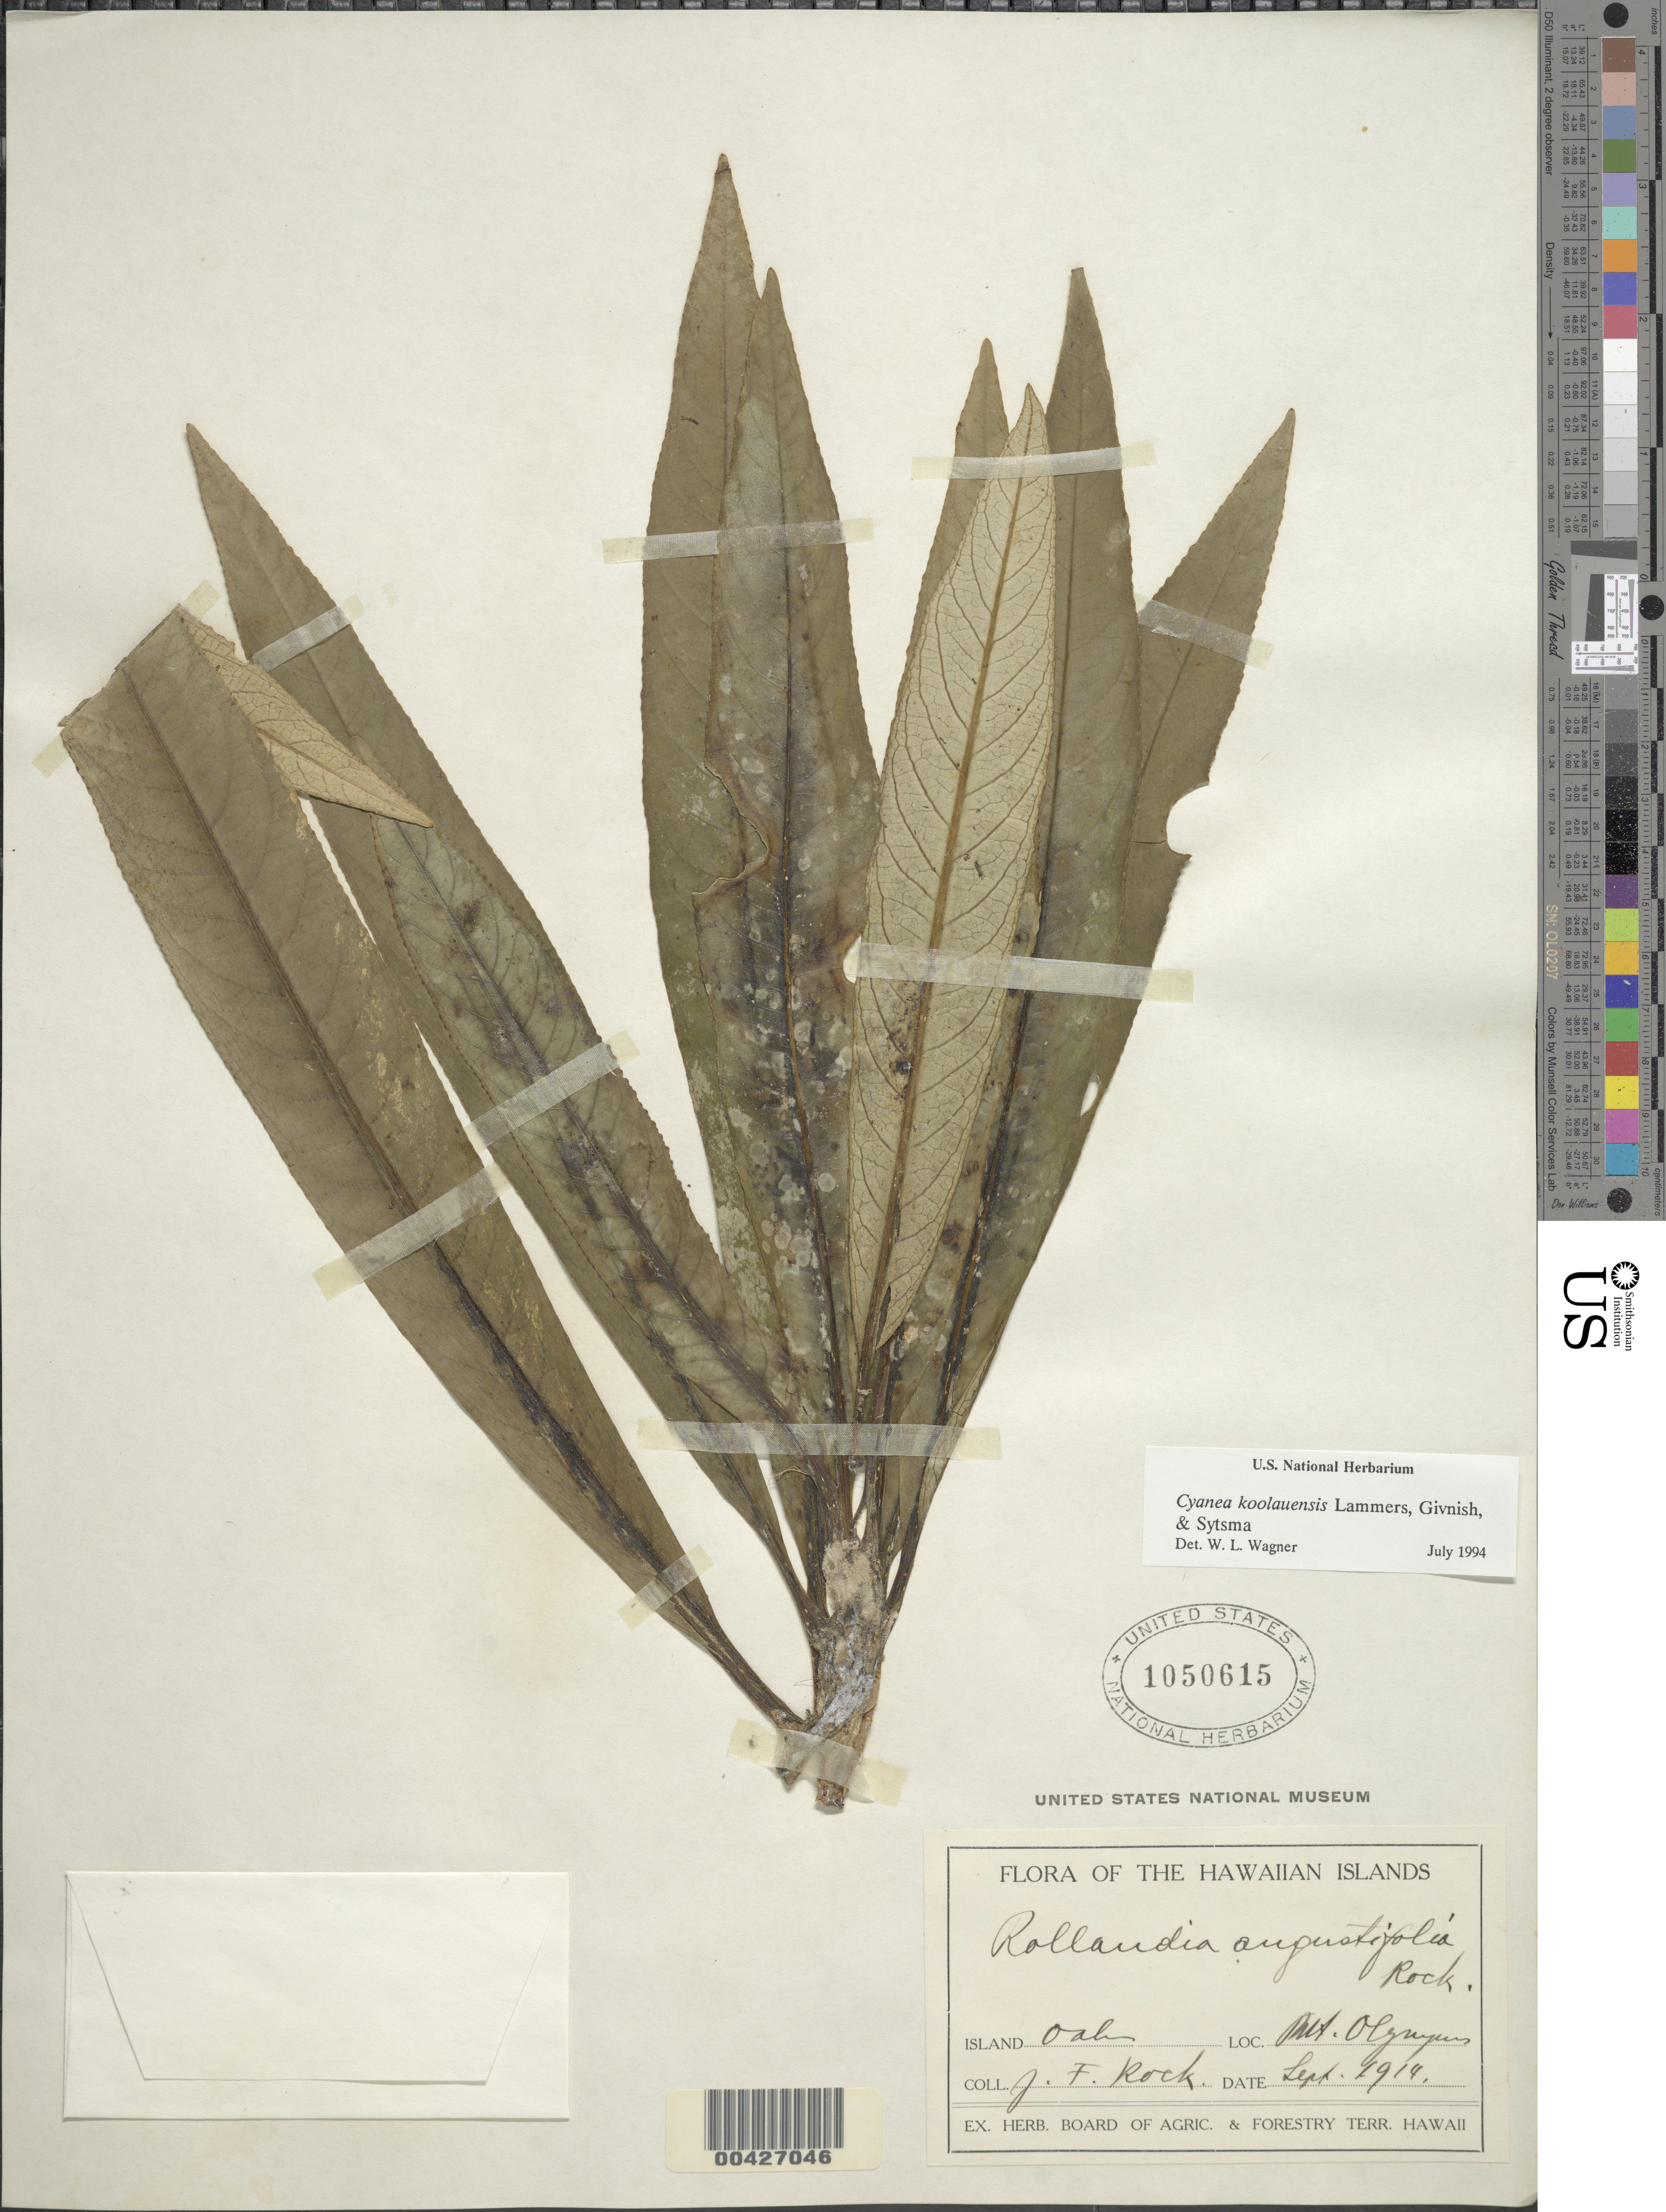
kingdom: Plantae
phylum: Tracheophyta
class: Magnoliopsida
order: Asterales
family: Campanulaceae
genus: Cyanea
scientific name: Cyanea koolauensis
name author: Lammers et al.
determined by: Wagner, W. L., (BOT), Smithsonian Institution - National Museum of Natural History (UNITED STATES)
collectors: J. F. Rock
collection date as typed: Sep 1914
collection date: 1914-09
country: United States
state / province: Hawaii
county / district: Honolulu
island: Oahu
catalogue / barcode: US 1050615